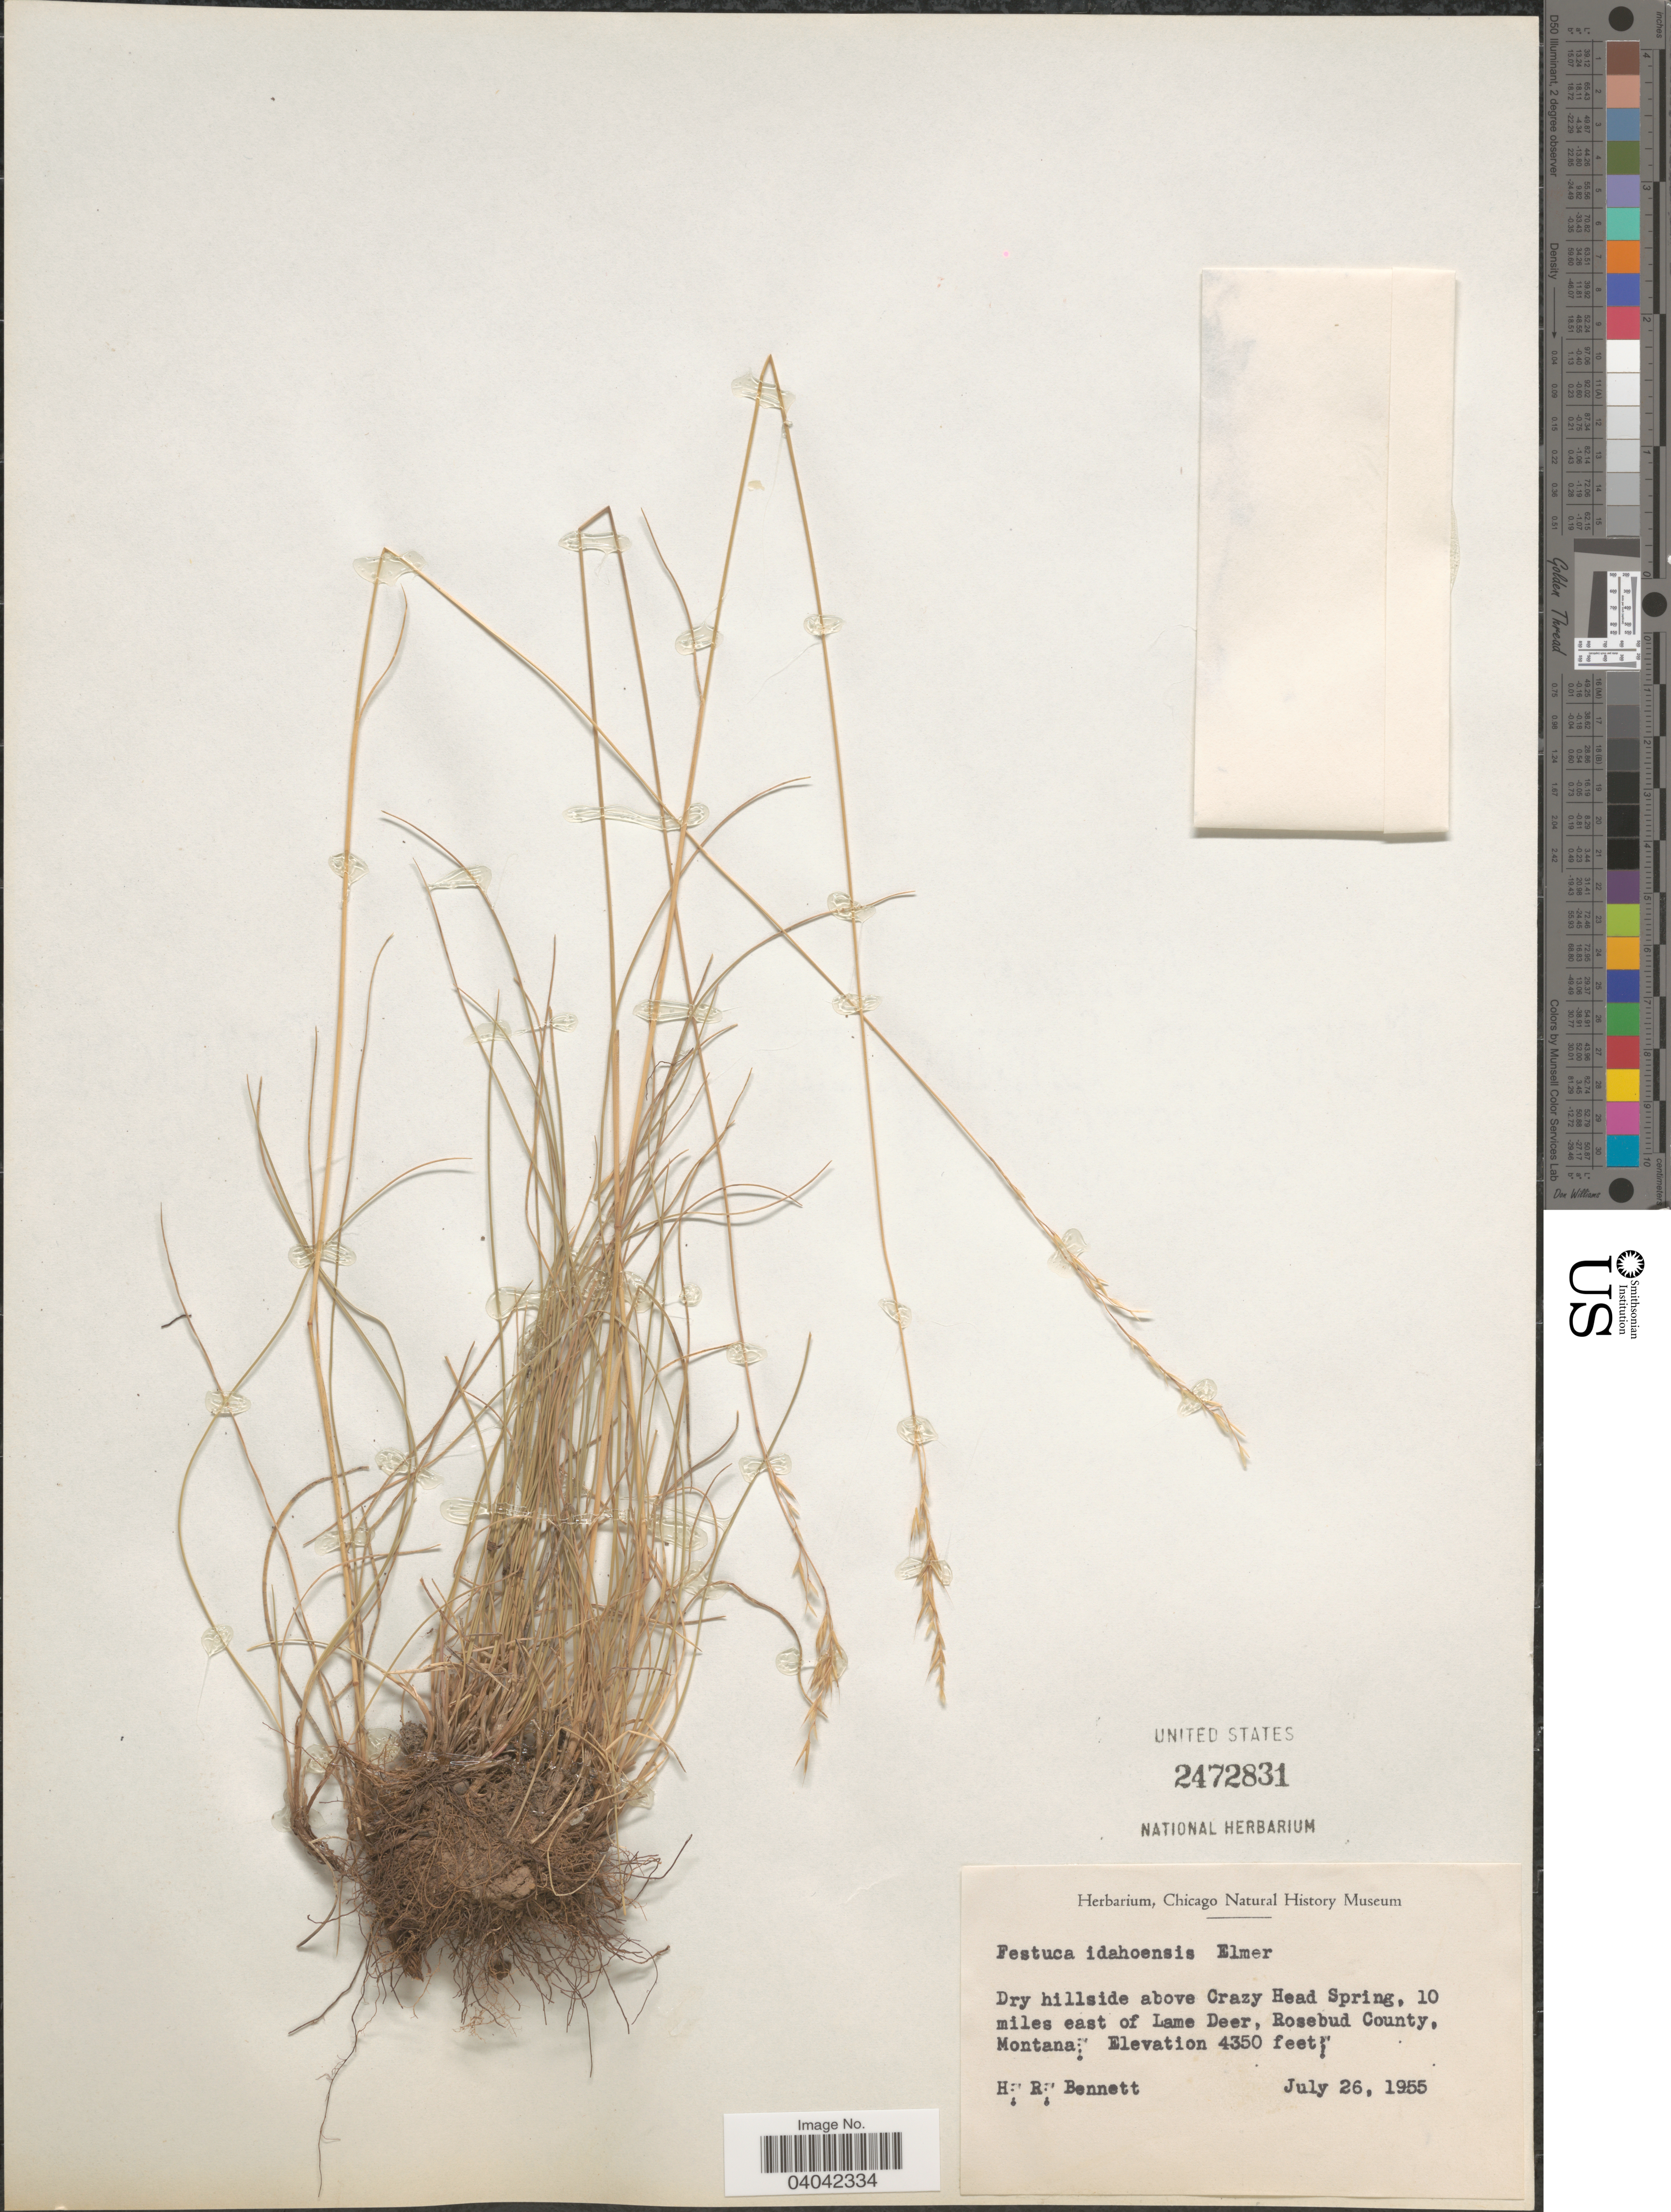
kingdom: Plantae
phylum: Tracheophyta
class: Liliopsida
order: Poales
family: Poaceae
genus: Festuca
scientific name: Festuca idahoensis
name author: Elmer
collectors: H. R. Bennett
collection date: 1955-07-26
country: United States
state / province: Montana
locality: Above Crazy Head Spring, 10 miles east of Lame Deer, Rosebud County.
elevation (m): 1326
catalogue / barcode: US 2472831